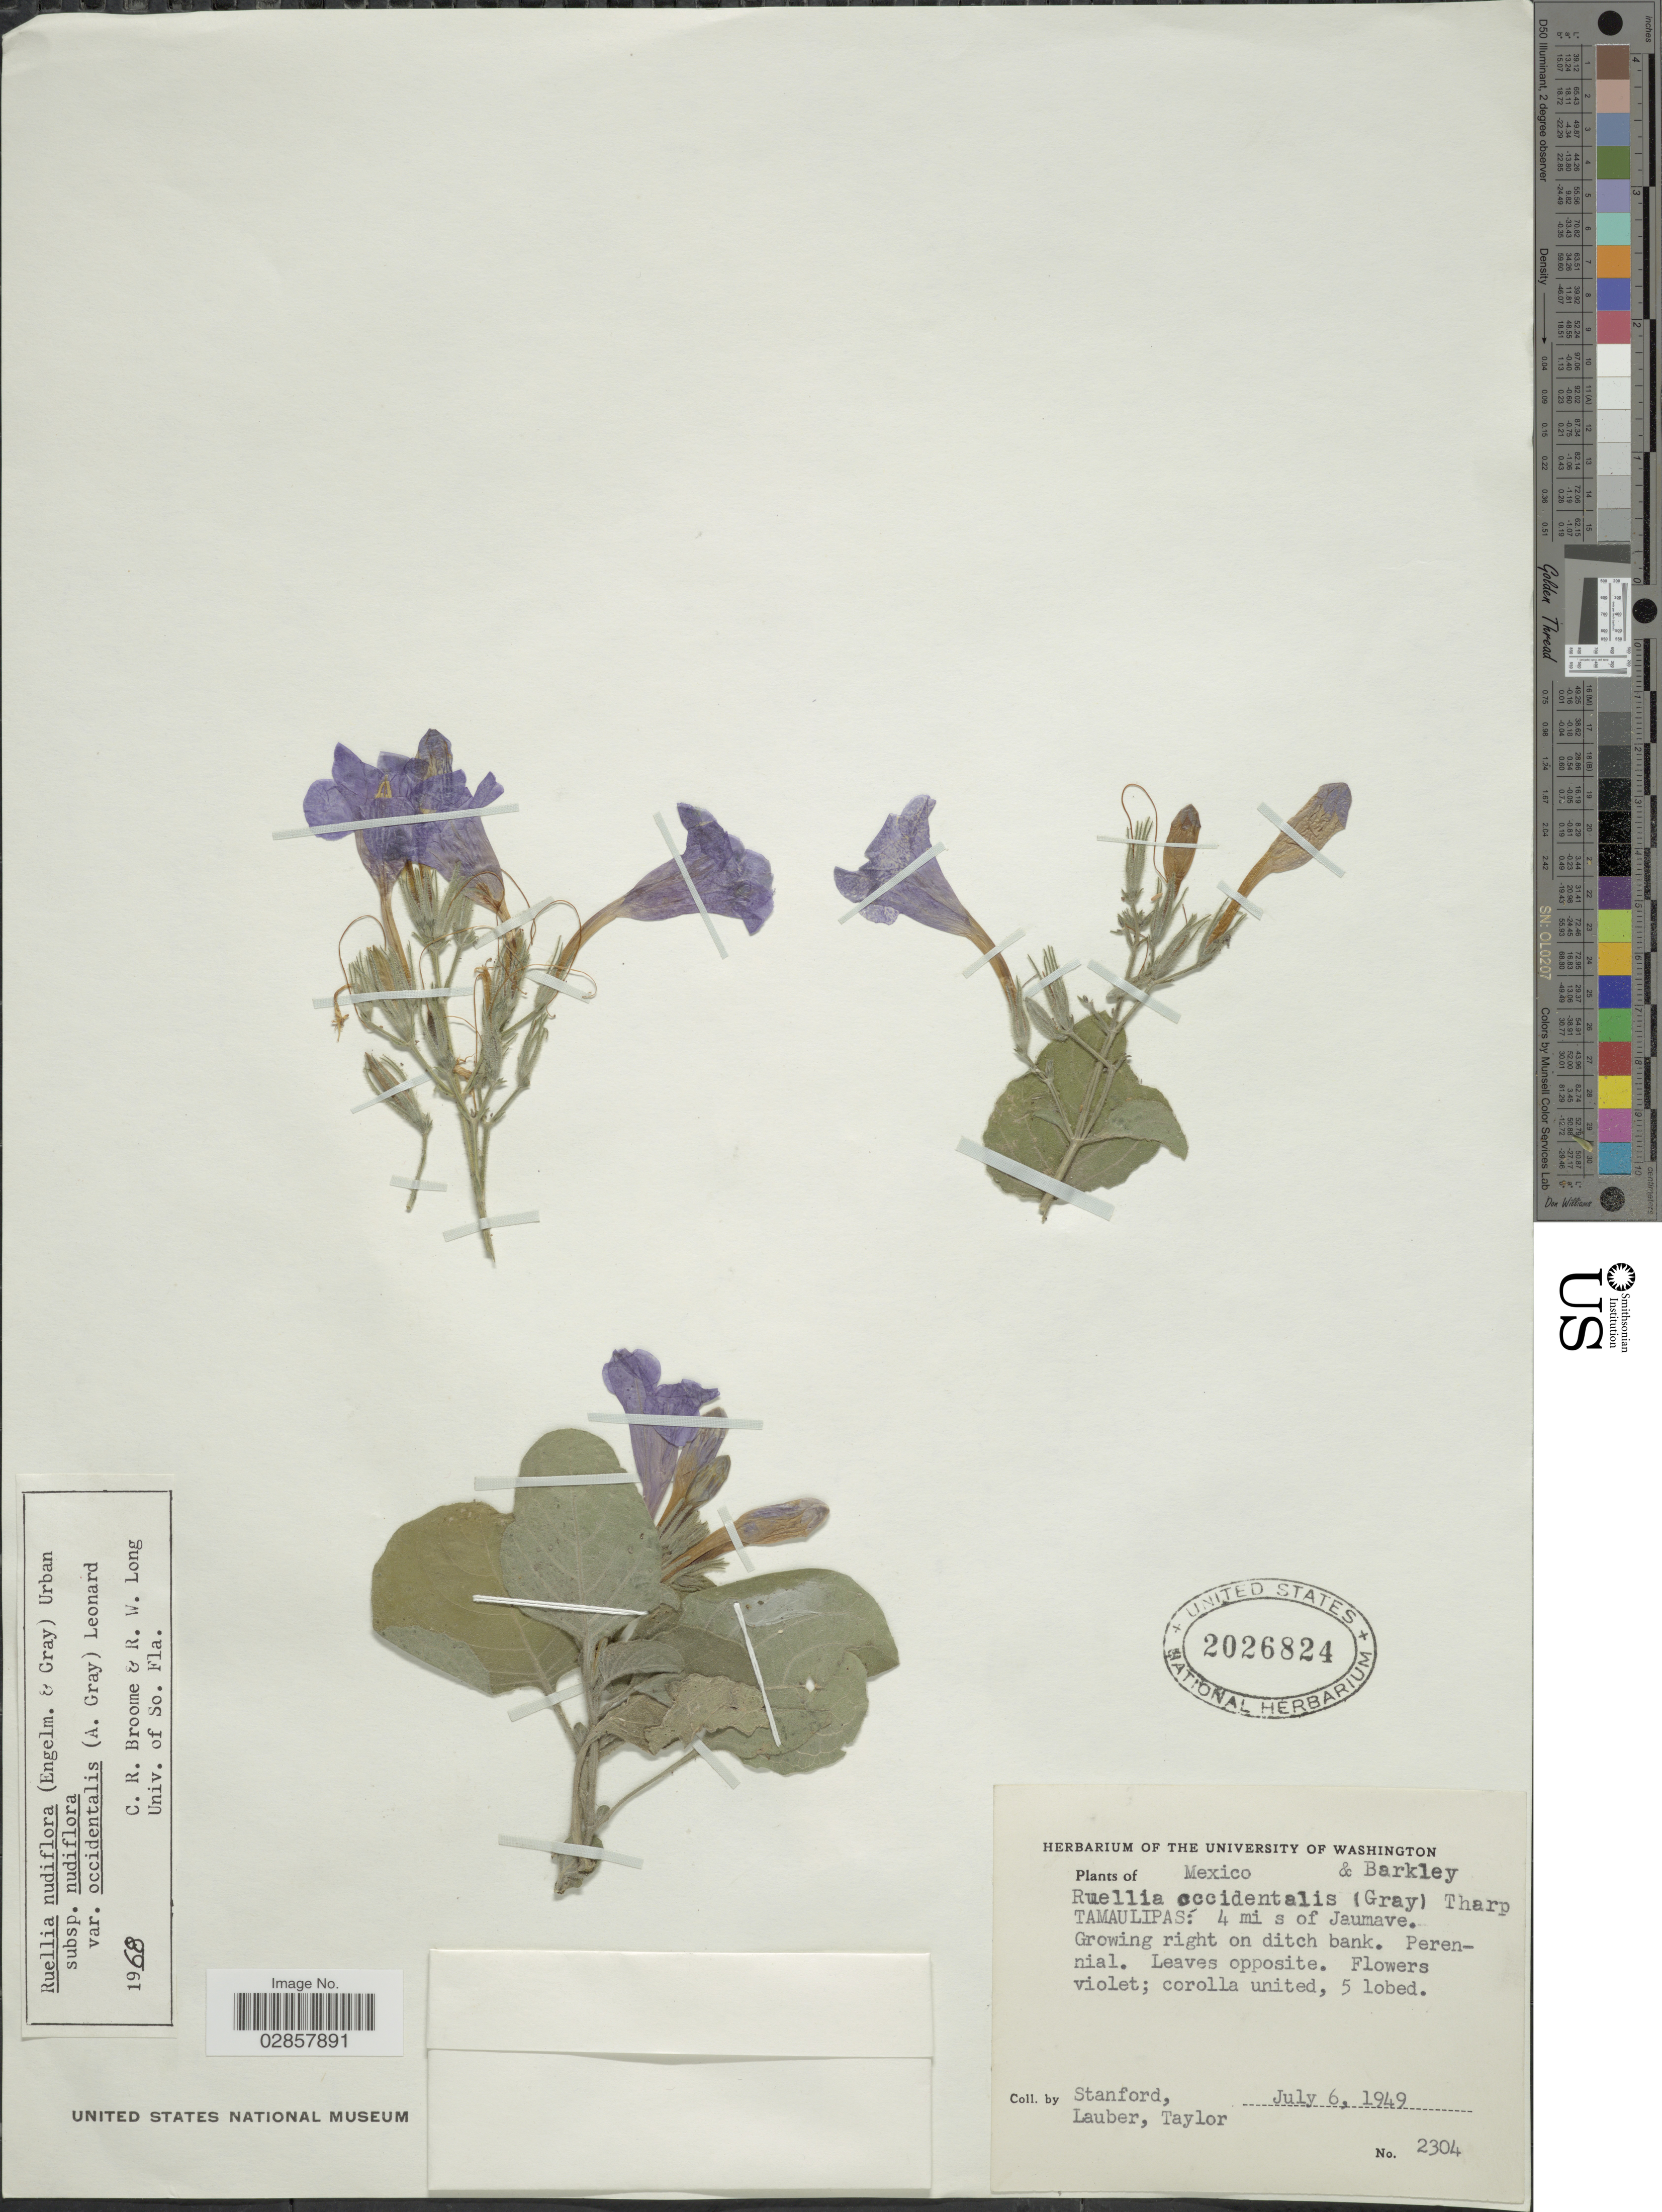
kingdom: Plantae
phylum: Tracheophyta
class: Magnoliopsida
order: Lamiales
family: Acanthaceae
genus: Ruellia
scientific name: Ruellia occidentalis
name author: (A. Gray) Tharp & F.A. Barkley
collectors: -. Stanford, -. Lauber & -. Taylor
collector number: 2304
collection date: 1949-07-06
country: Mexico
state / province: Tamaulipas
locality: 4 mi S of Jaumave.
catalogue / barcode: US 2026824